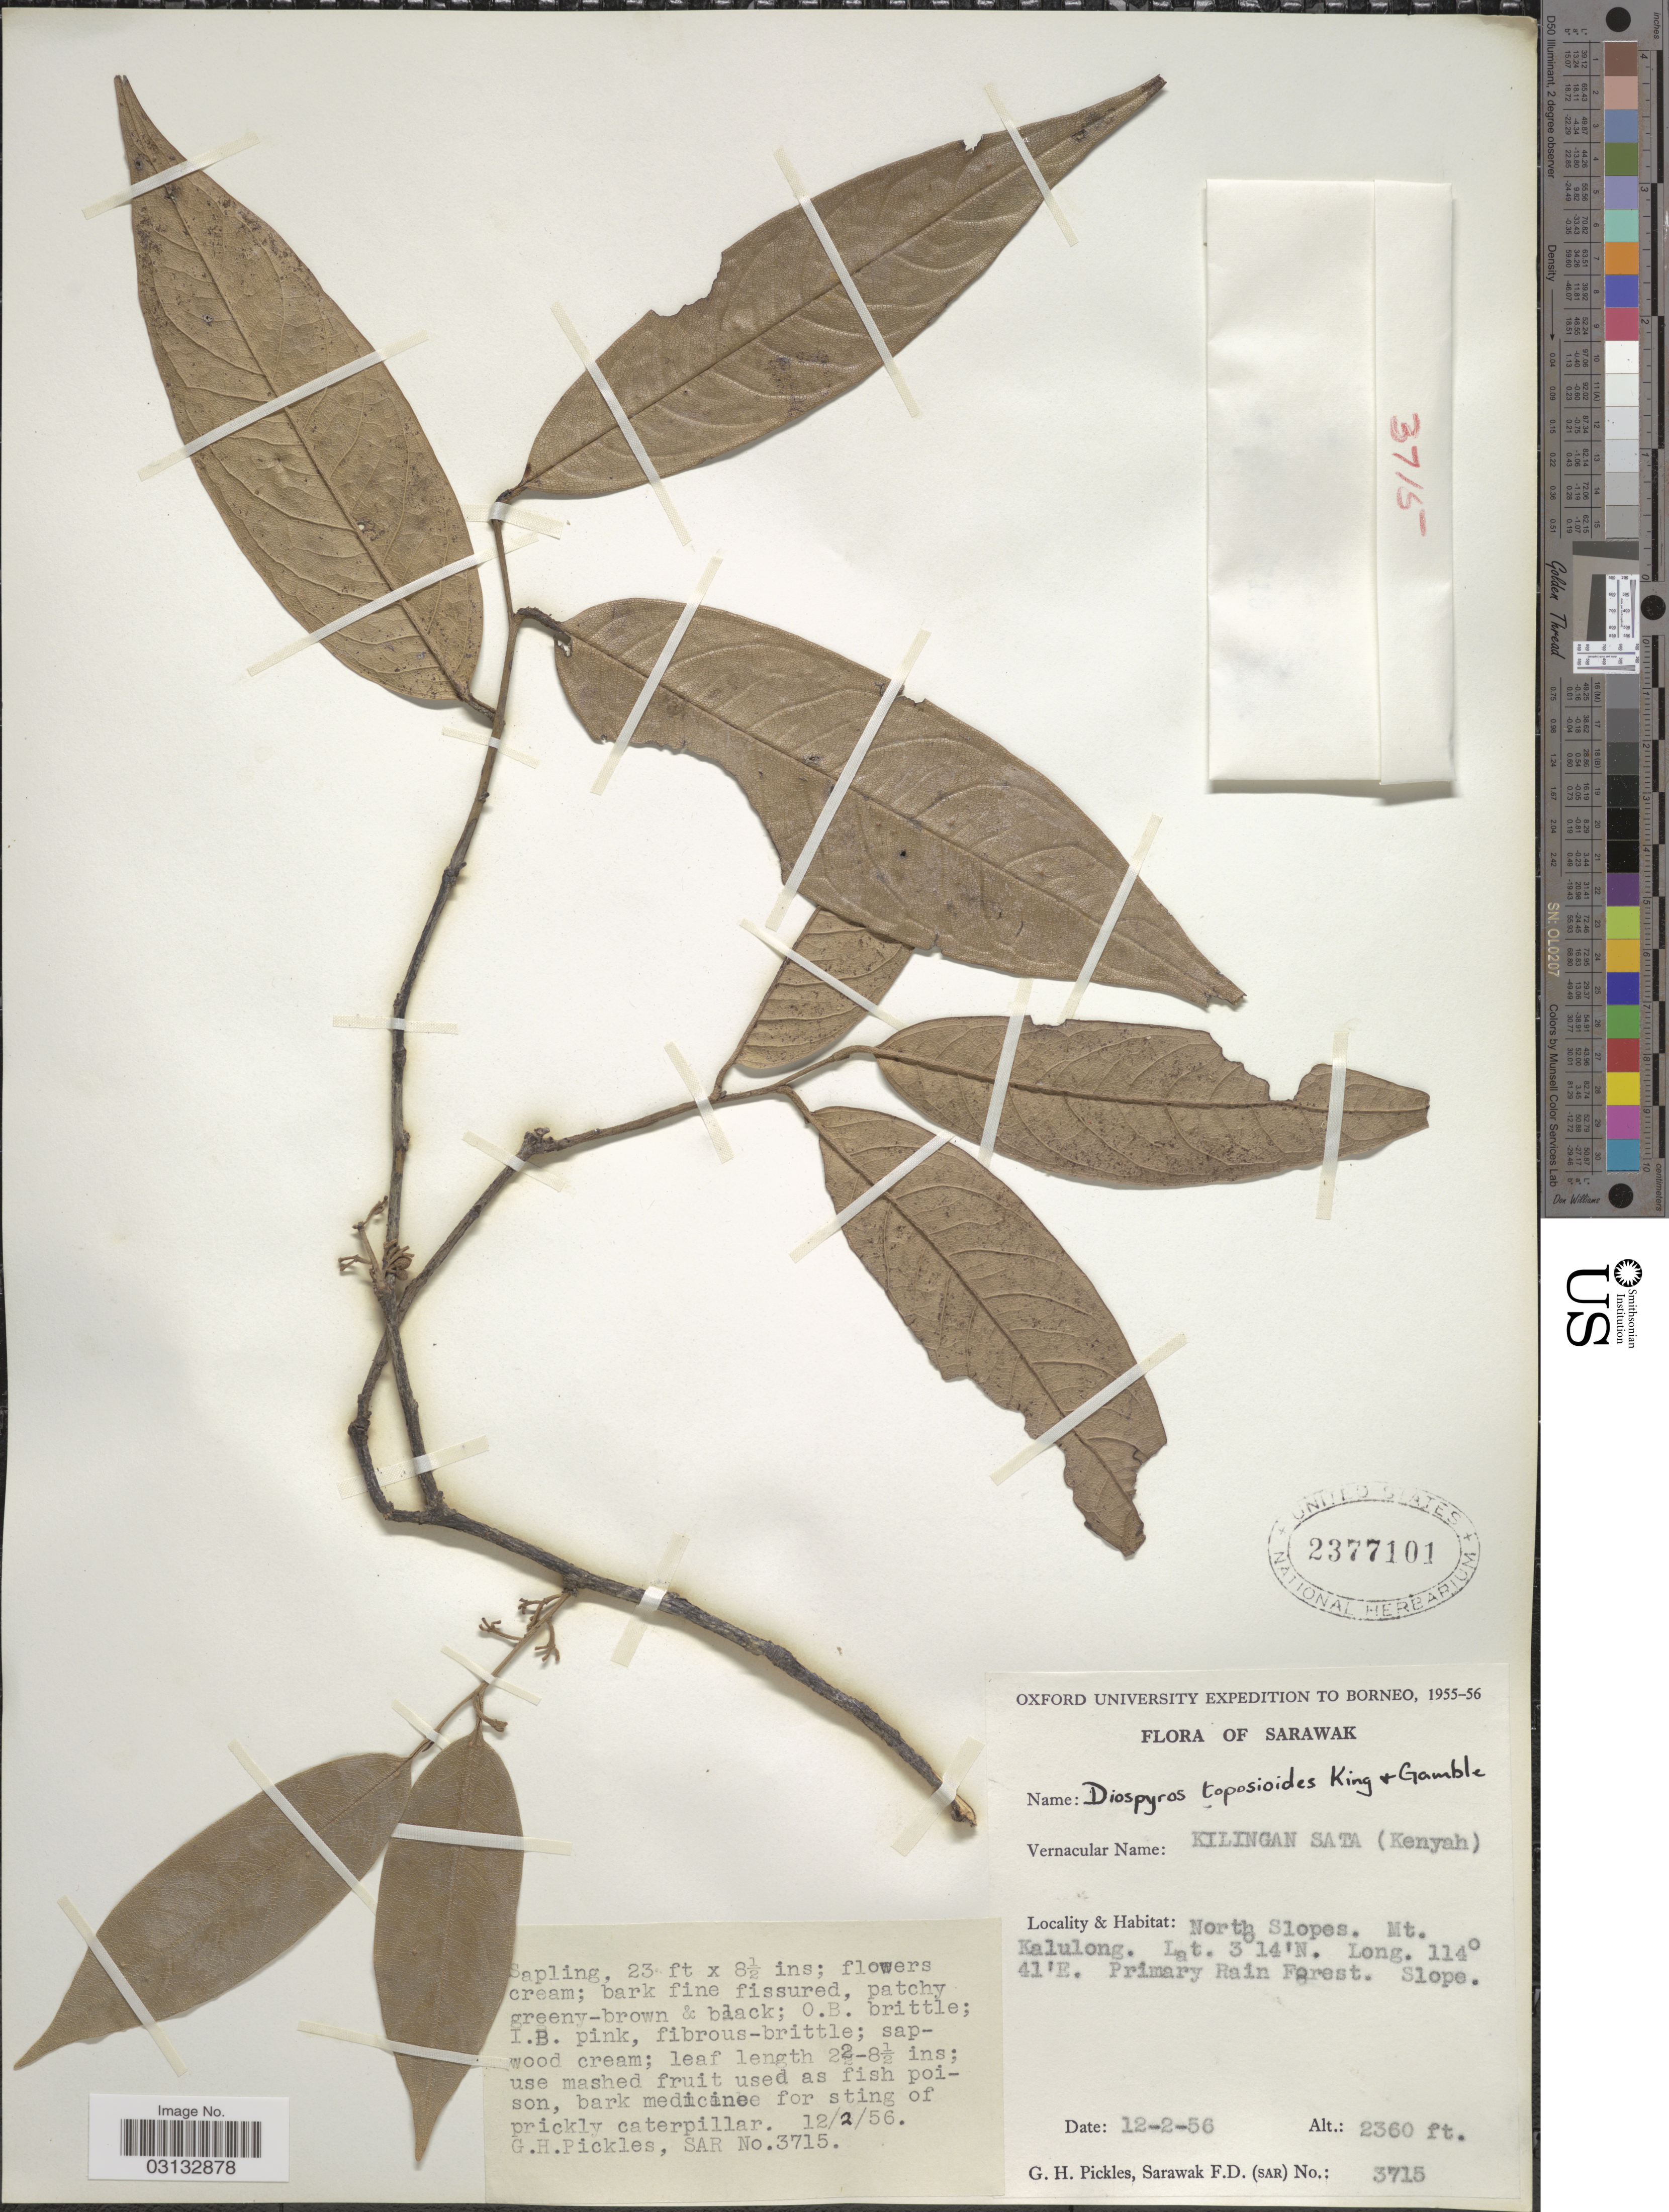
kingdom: Plantae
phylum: Tracheophyta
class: Magnoliopsida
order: Ericales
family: Ebenaceae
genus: Diospyros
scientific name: Diospyros toposioides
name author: King & Gamble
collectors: G. Pickles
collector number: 3715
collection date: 1956-02-12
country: Malaysia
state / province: Sarawak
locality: Borneo, North Slopes. Mt. Kalulong. Primary Rain Forest.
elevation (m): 719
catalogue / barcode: US 2377101